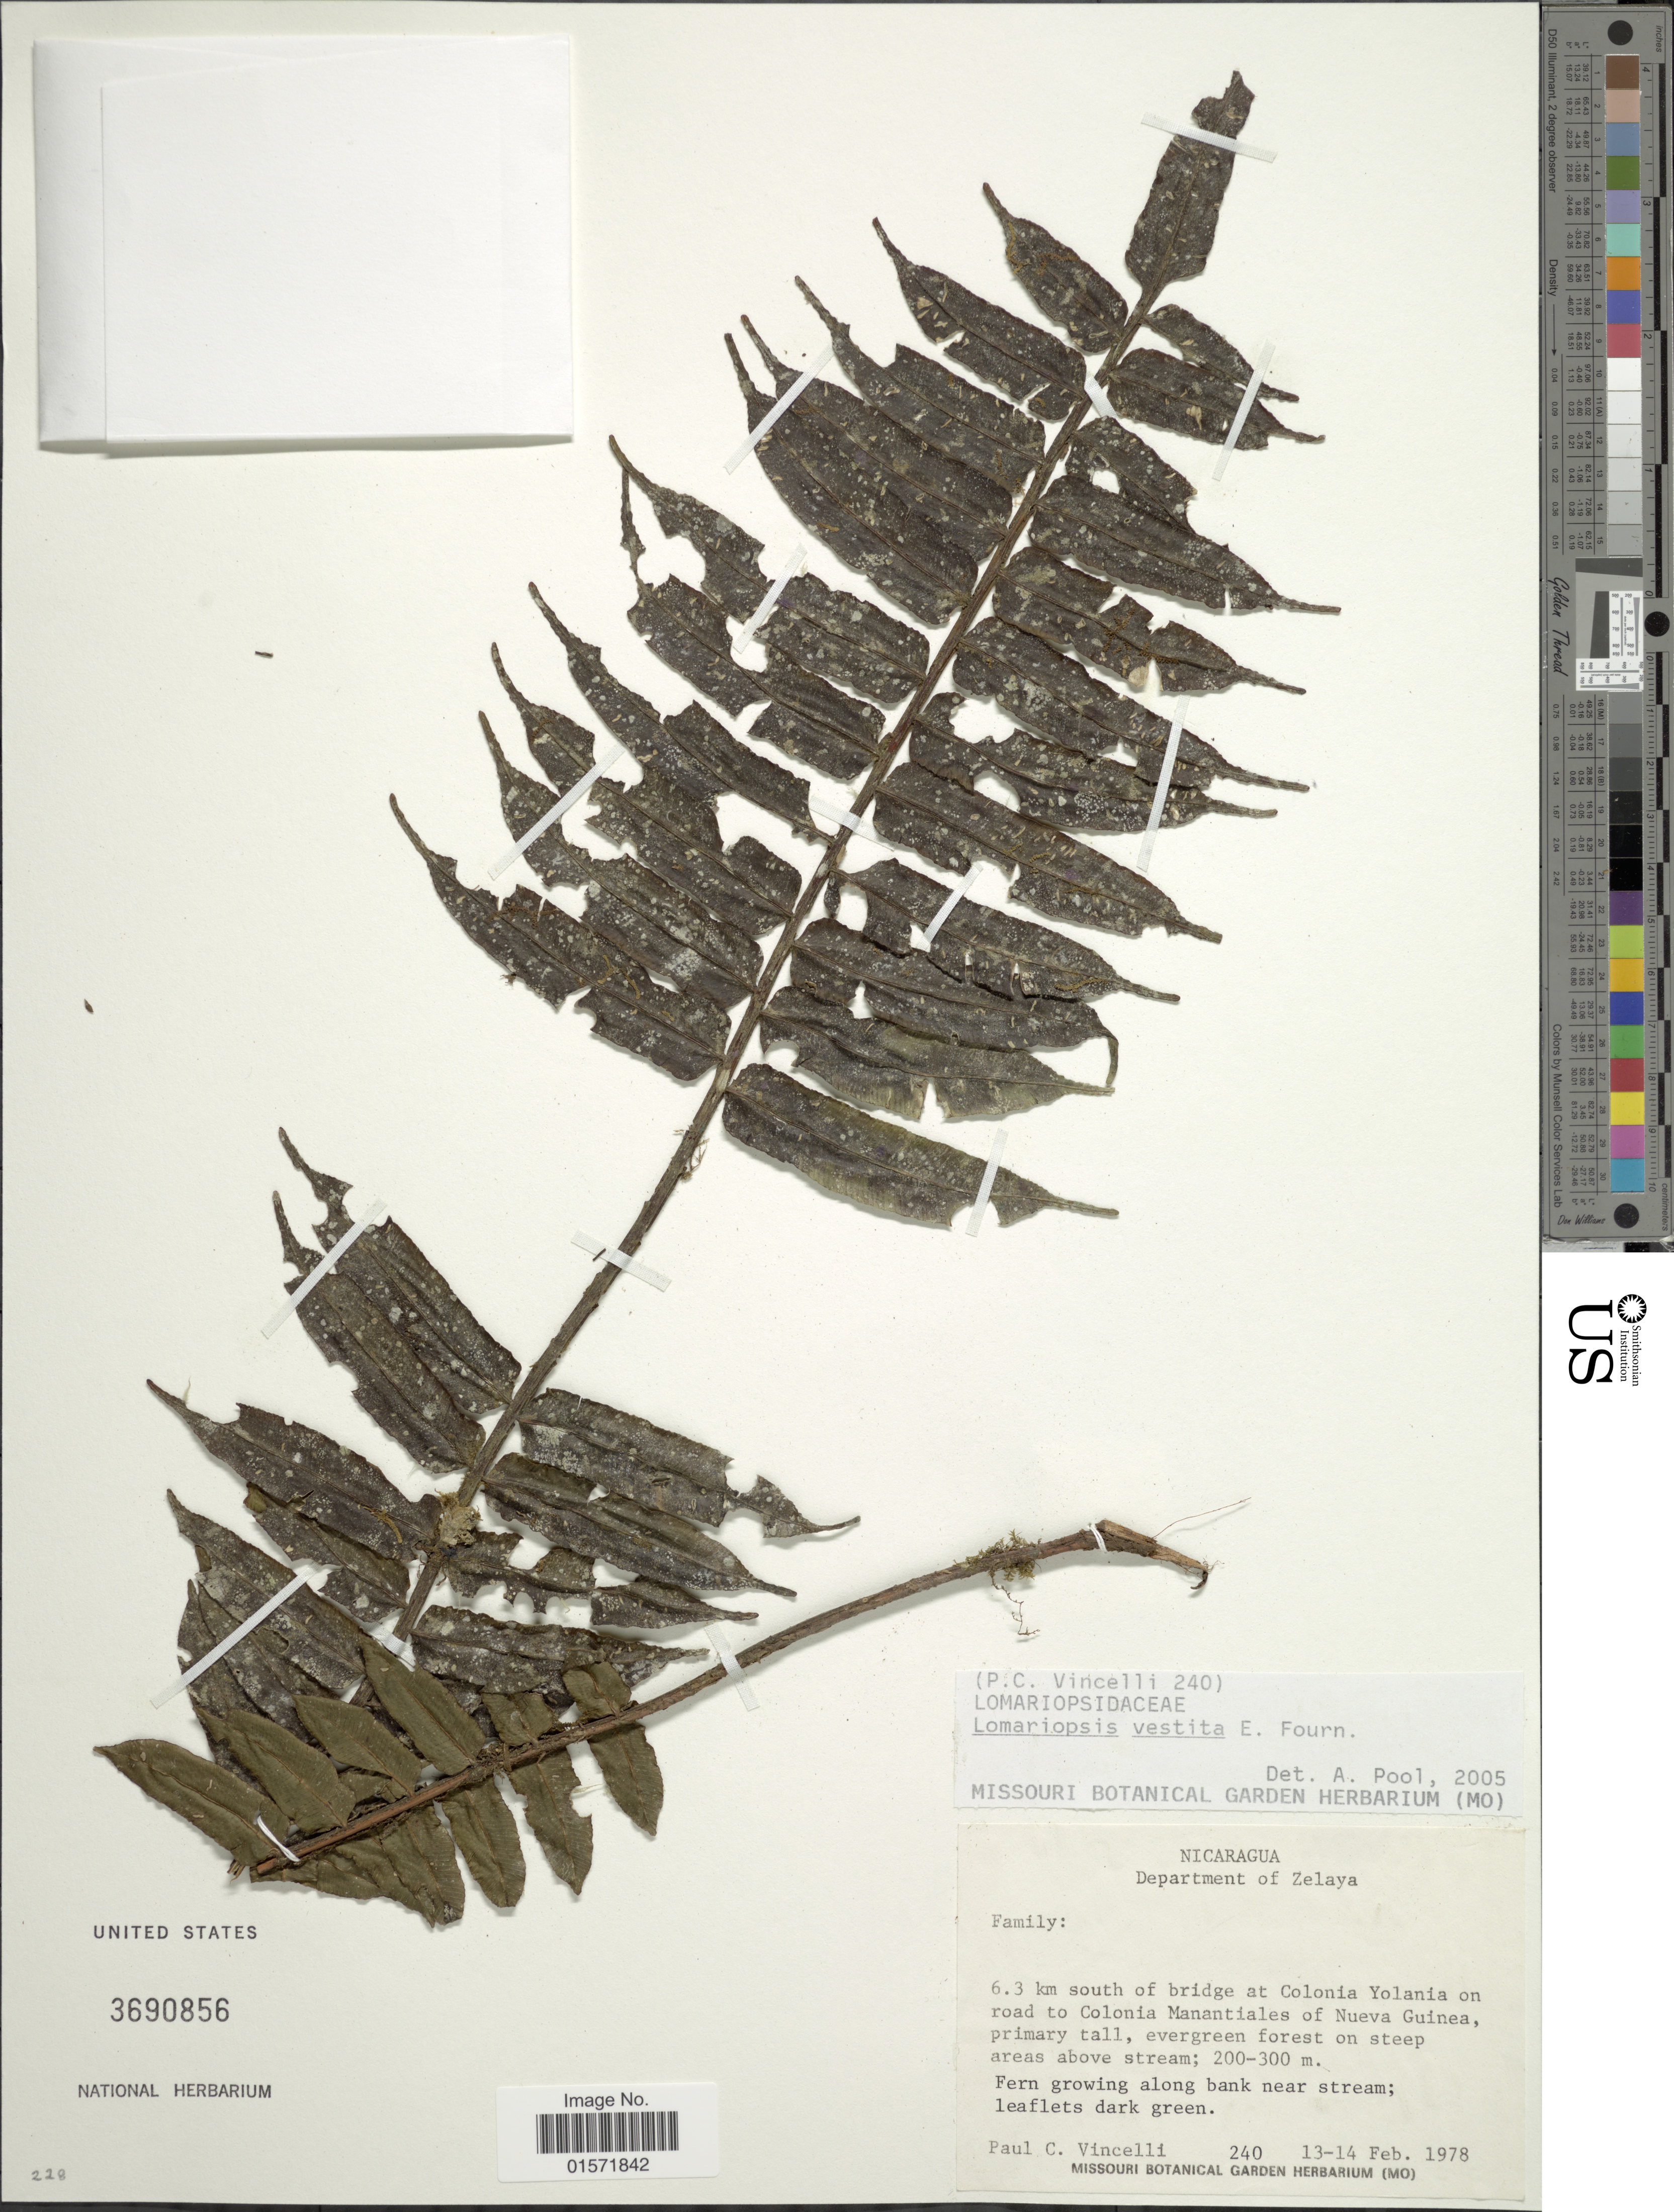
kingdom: Plantae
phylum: Tracheophyta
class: Polypodiopsida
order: Polypodiales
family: Lomariopsidaceae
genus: Lomariopsis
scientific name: Lomariopsis vestita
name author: E. Fourn.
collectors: P. Vincelli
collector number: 240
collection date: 1978-02-13/1978-02-14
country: Nicaragua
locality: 6.3 km south of bridge at Colonia Yolania on road to Colonia Manantiales of Nueva Guinea, primary tall, evergreen forest on steep areas above stream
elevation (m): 200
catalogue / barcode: US 3690856